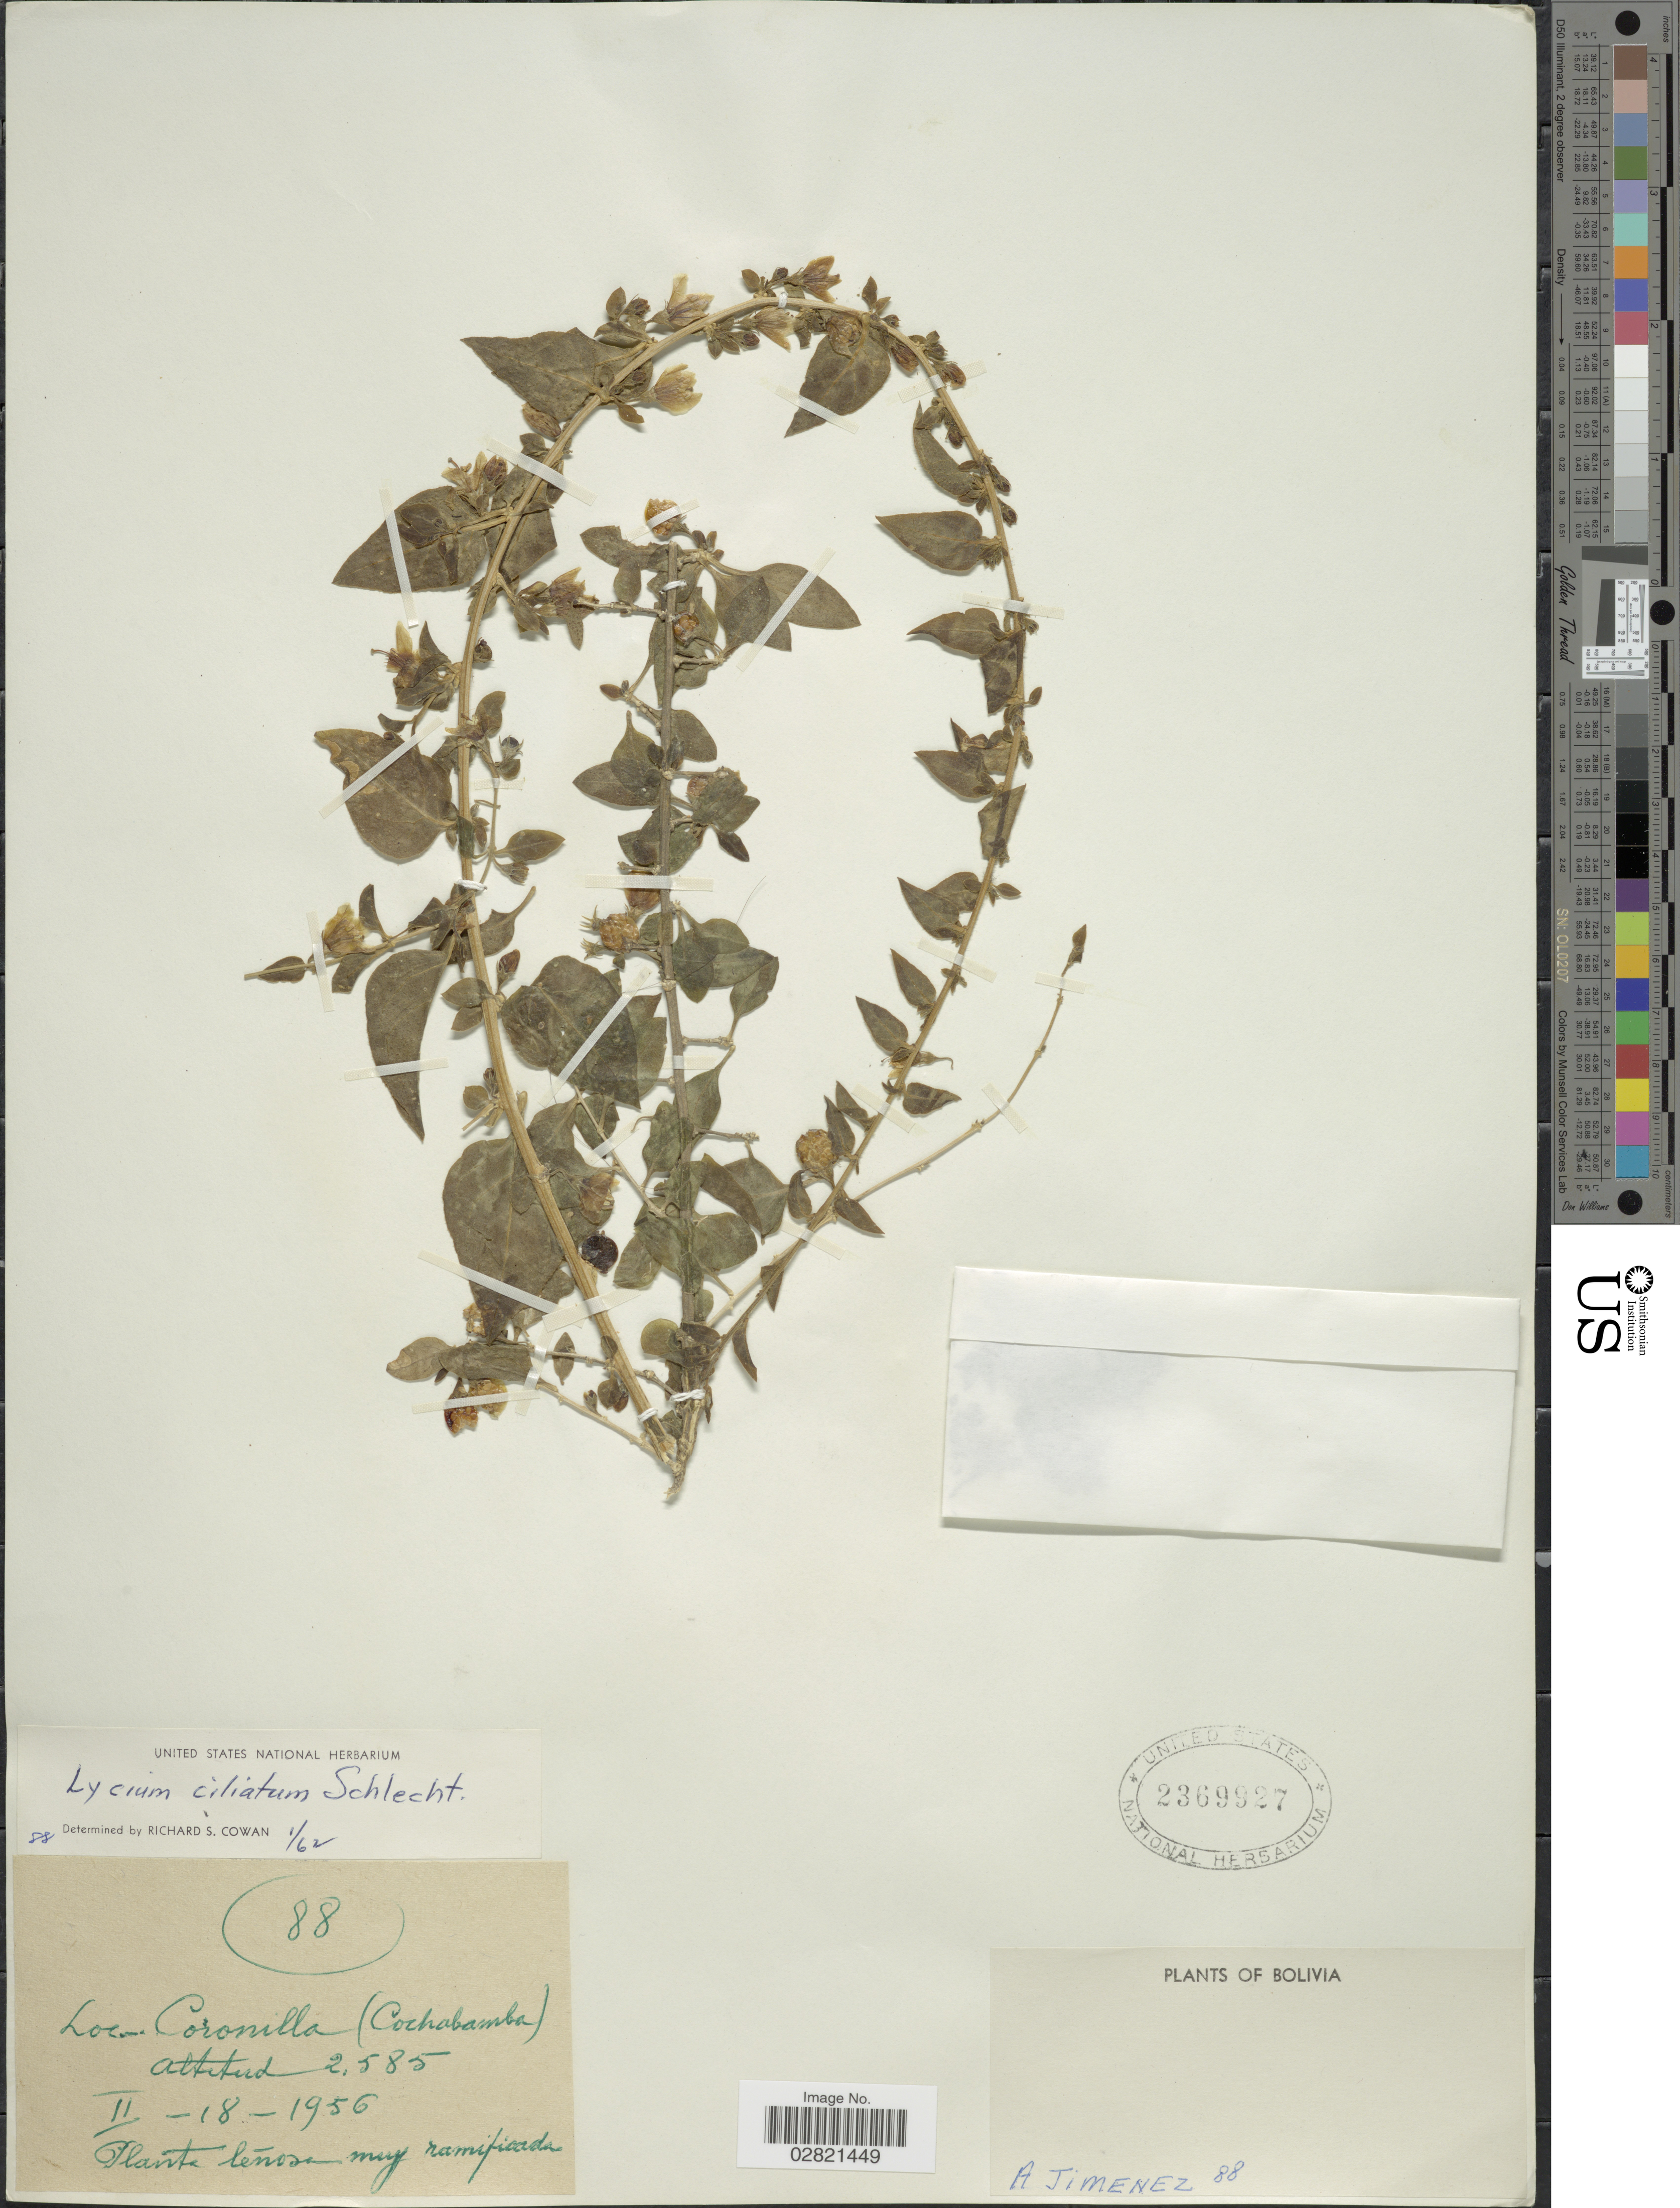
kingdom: Plantae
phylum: Tracheophyta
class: Magnoliopsida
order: Solanales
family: Solanaceae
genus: Lycium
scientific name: Lycium ciliatum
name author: Schltdl.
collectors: A. Jimenez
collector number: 88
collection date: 1956-02-18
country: Bolivia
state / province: Cochabamba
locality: Coronilla (Cochabamba).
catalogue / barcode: US 2369927